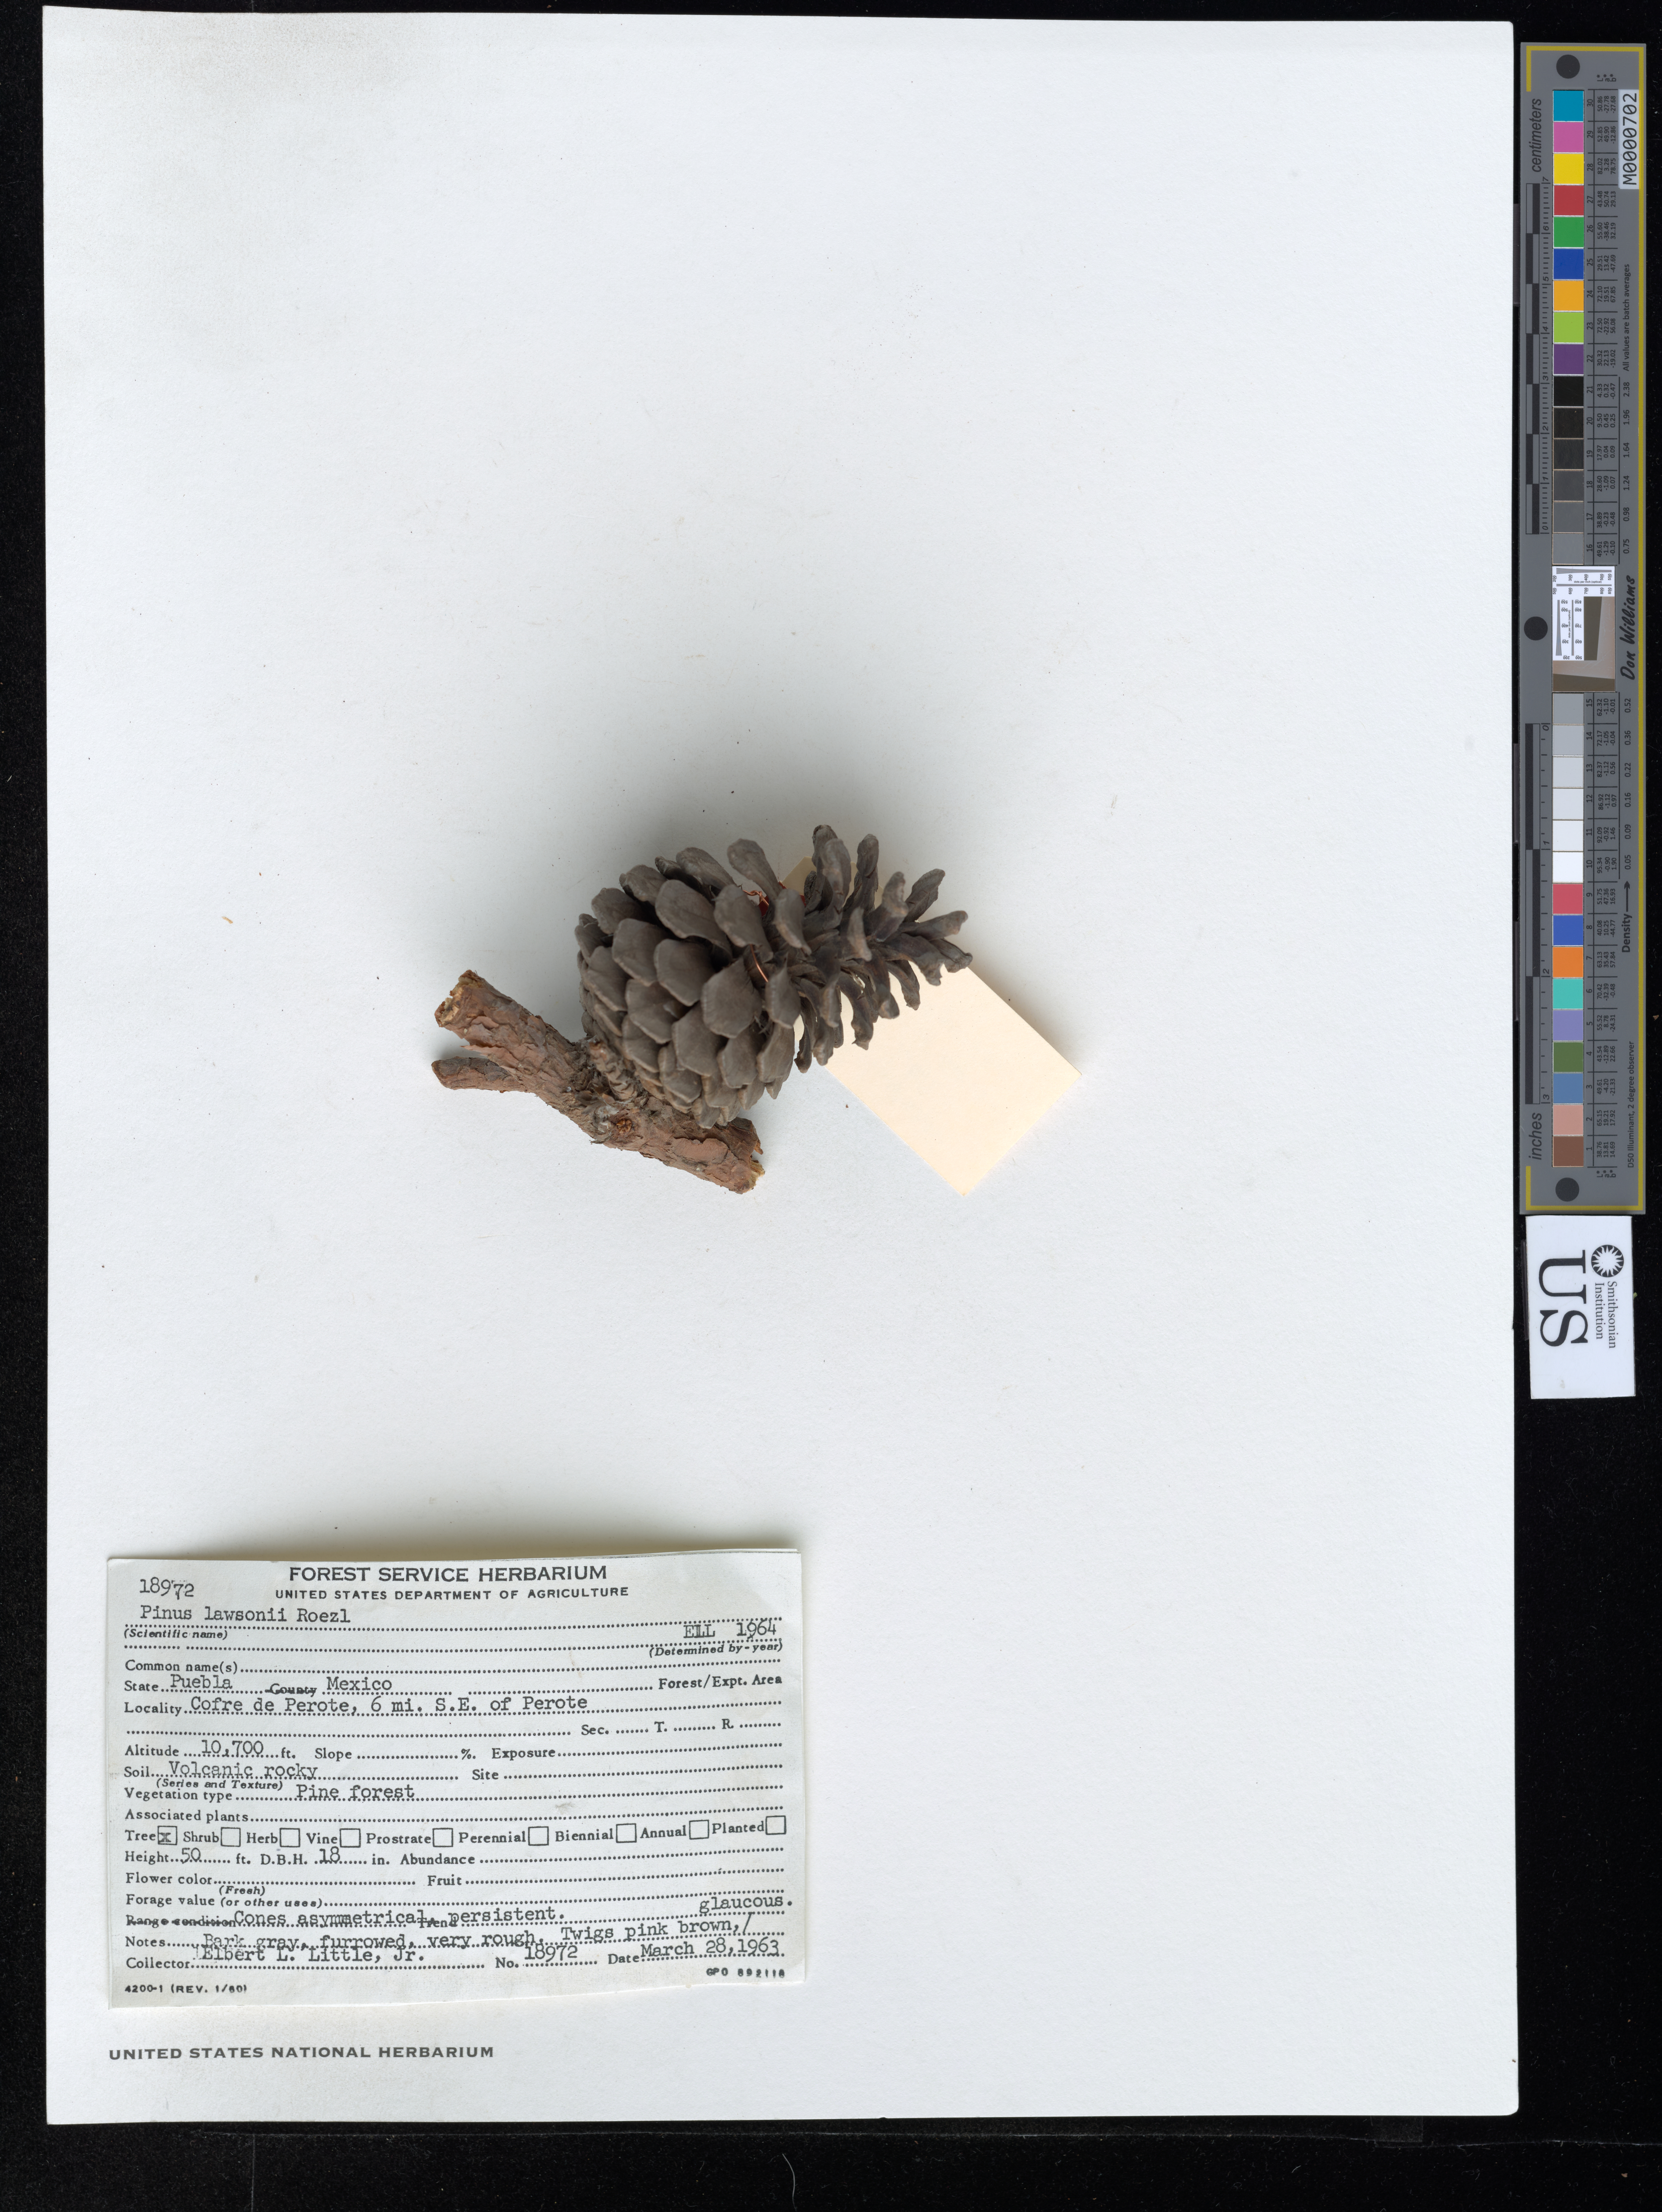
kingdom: Plantae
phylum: Tracheophyta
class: Pinopsida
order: Pinales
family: Pinaceae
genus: Pinus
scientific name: Pinus lawsonii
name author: Roezl ex Gordon & Glend.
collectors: E. L. Little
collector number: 18972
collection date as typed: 28 Mar 1963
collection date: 1963-03-28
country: Mexico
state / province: Puebla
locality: Cofre de Perote, 6 mi. SE of Perote.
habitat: Pine forest. Soil volcanic rocky.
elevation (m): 3261